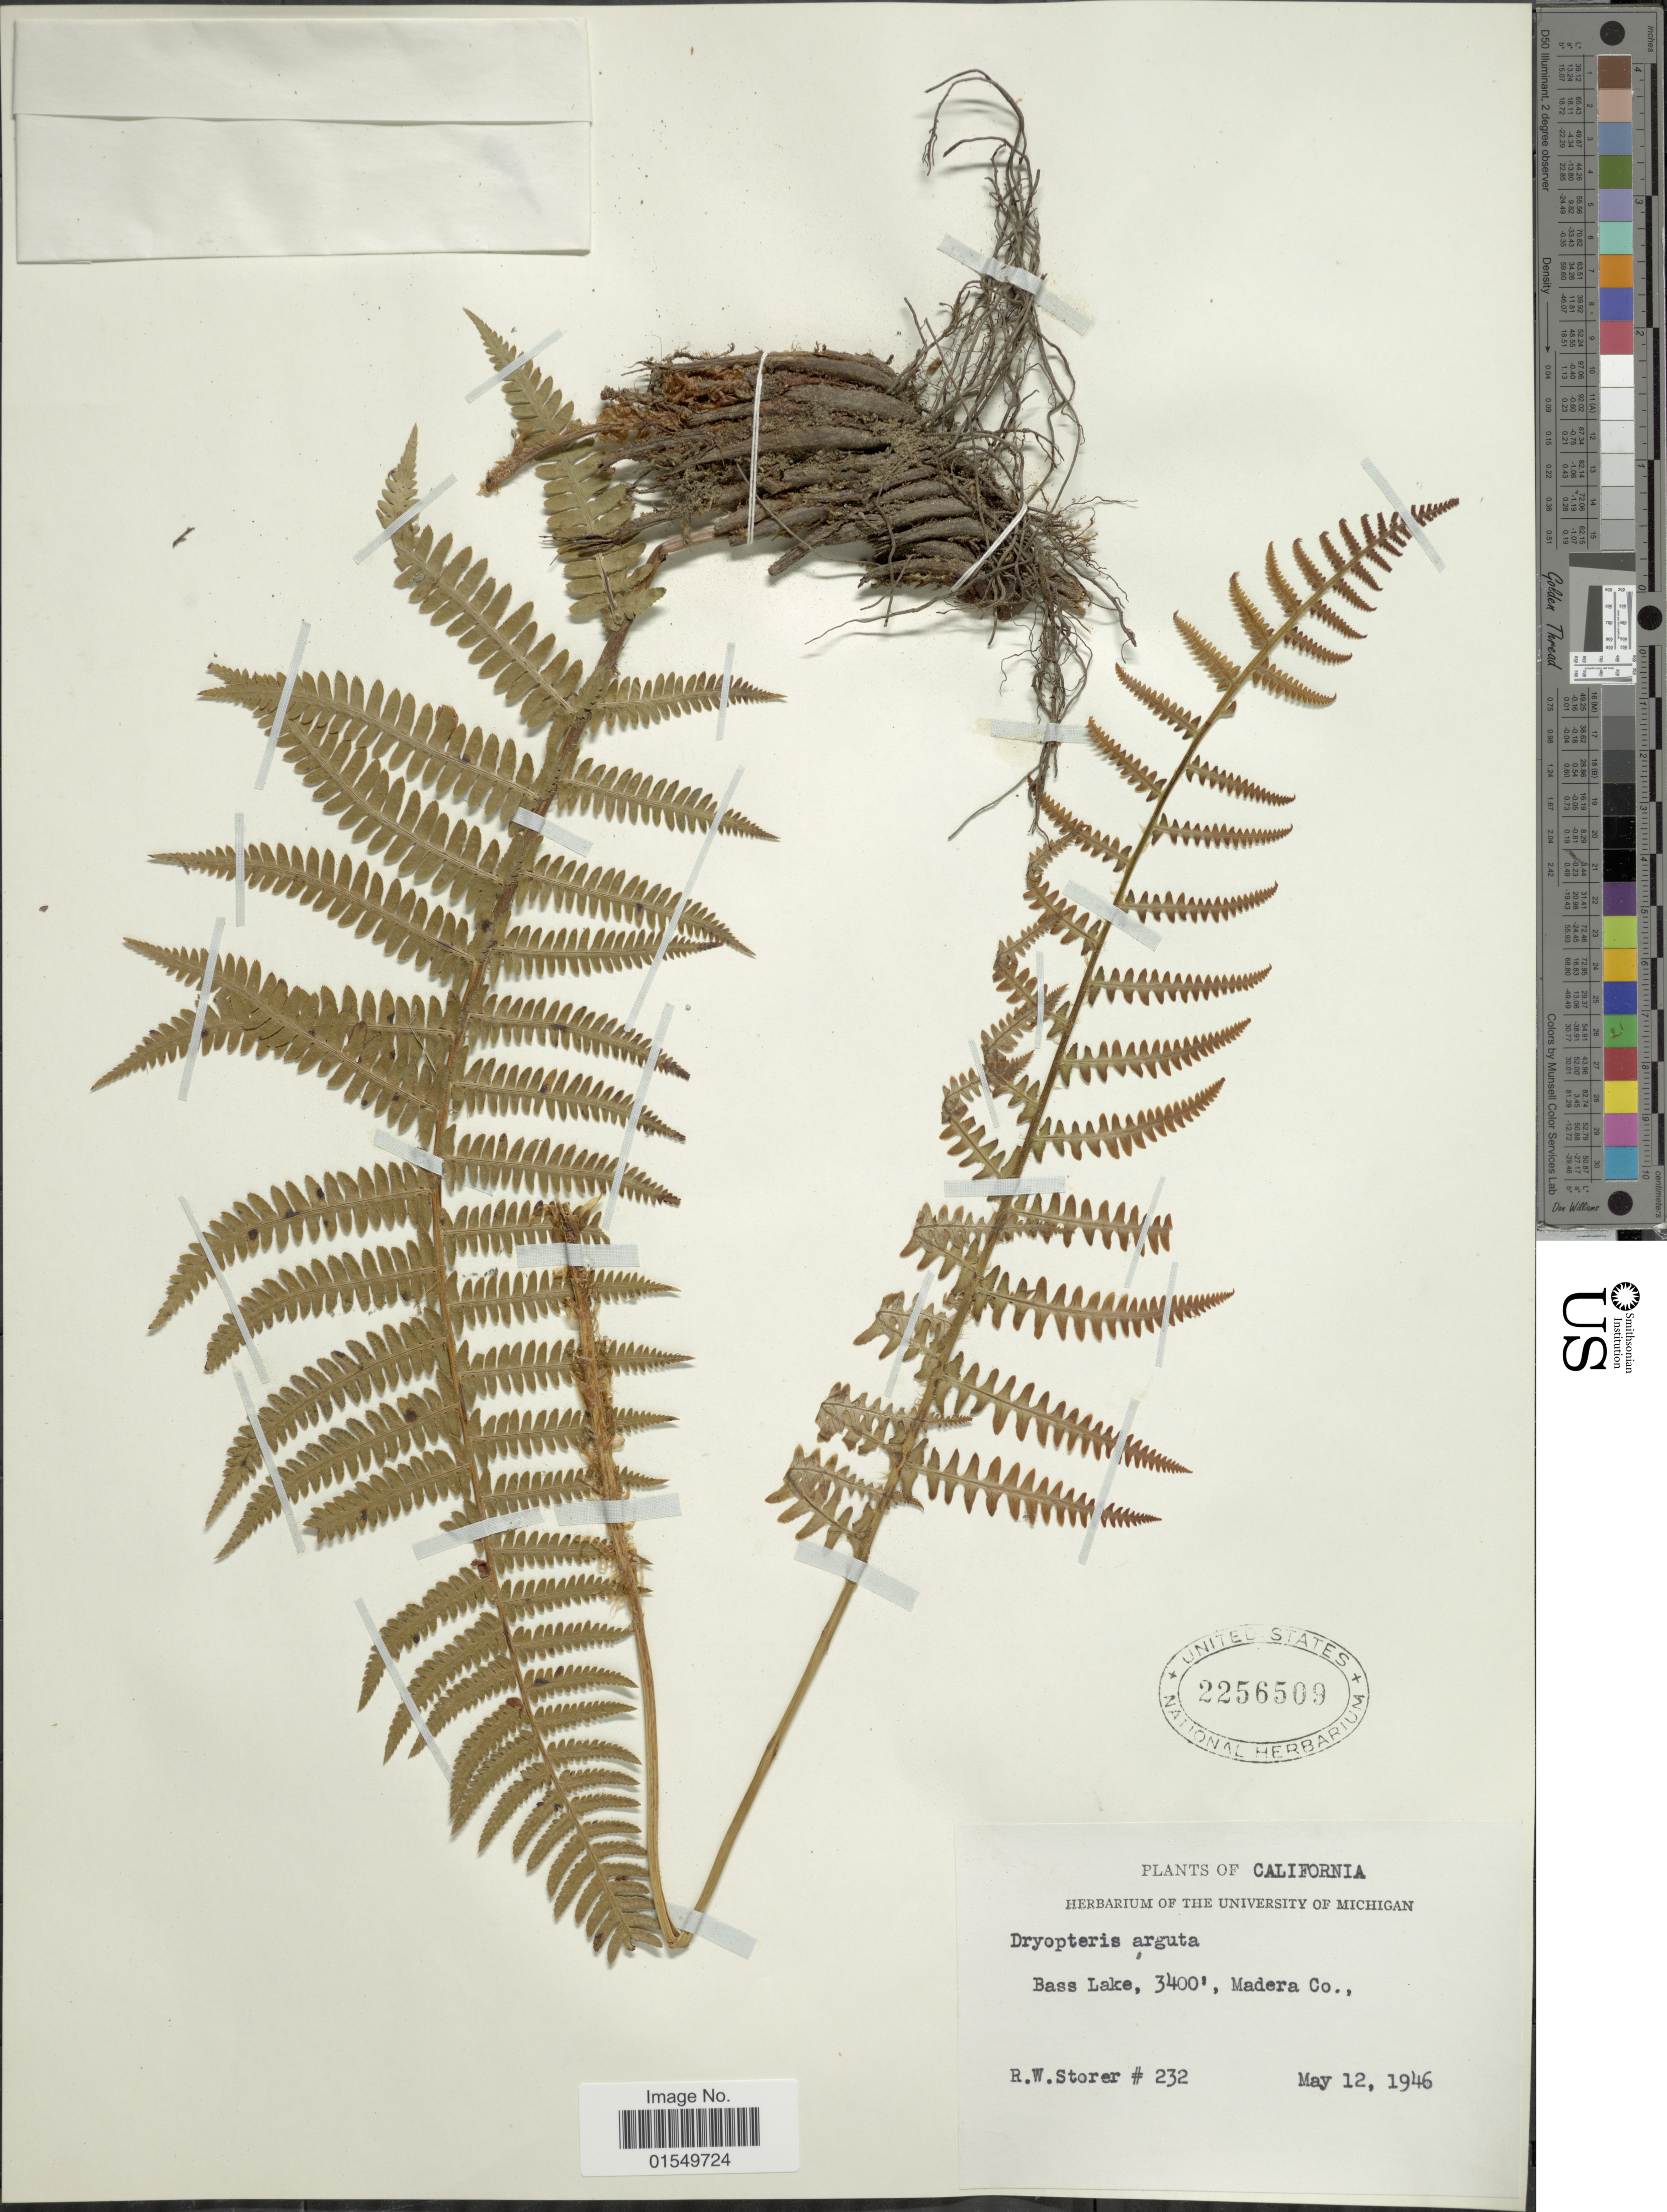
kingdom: Plantae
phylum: Tracheophyta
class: Polypodiopsida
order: Polypodiales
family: Dryopteridaceae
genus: Dryopteris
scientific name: Dryopteris arguta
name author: (Kaulf.) Maxon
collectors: R. Storer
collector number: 232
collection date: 1946-05-12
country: United States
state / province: California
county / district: Madera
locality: Bass Lake, Madera Co.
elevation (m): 1036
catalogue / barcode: US 2256509